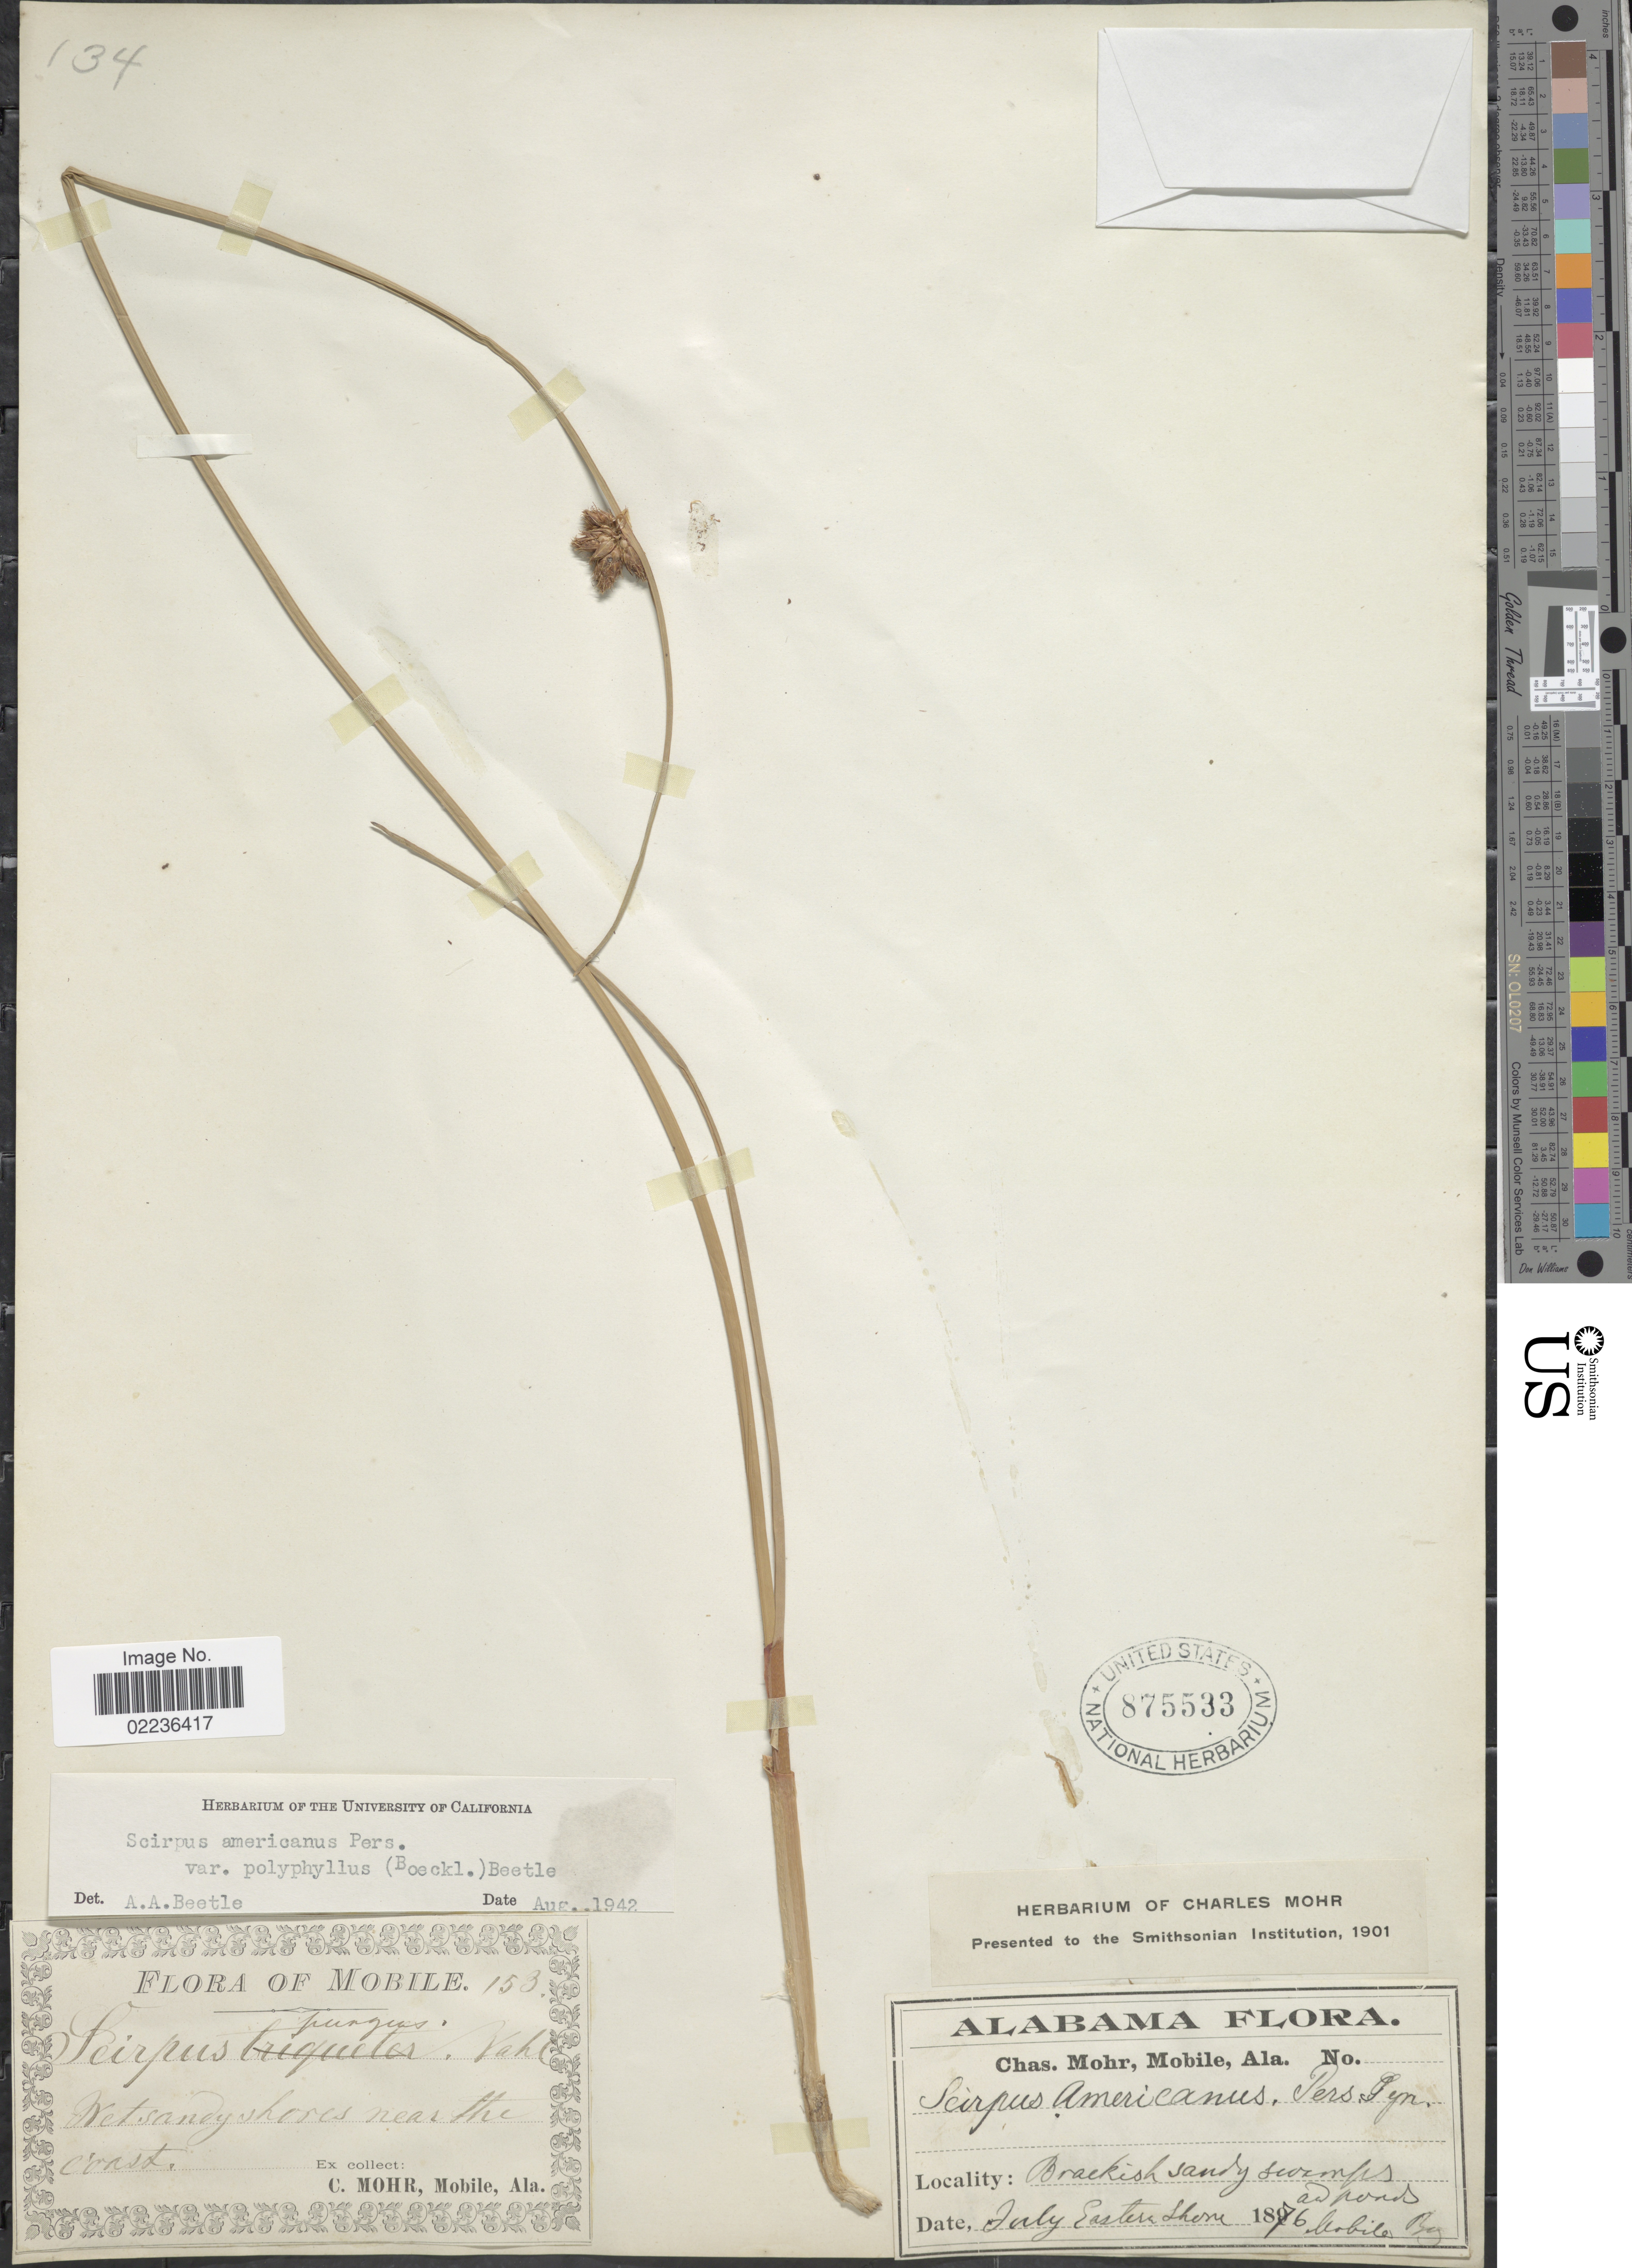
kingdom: Plantae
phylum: Tracheophyta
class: Liliopsida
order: Poales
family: Cyperaceae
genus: Schoenoplectus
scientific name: Schoenoplectus pungens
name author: (Vahl) Palla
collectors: C. T. Mohr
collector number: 153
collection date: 1876-07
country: United States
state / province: Alabama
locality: Mobile, wet sandy shores near the coast, Brackish sandy swaps and ponds, Eastern shore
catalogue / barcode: US 875533